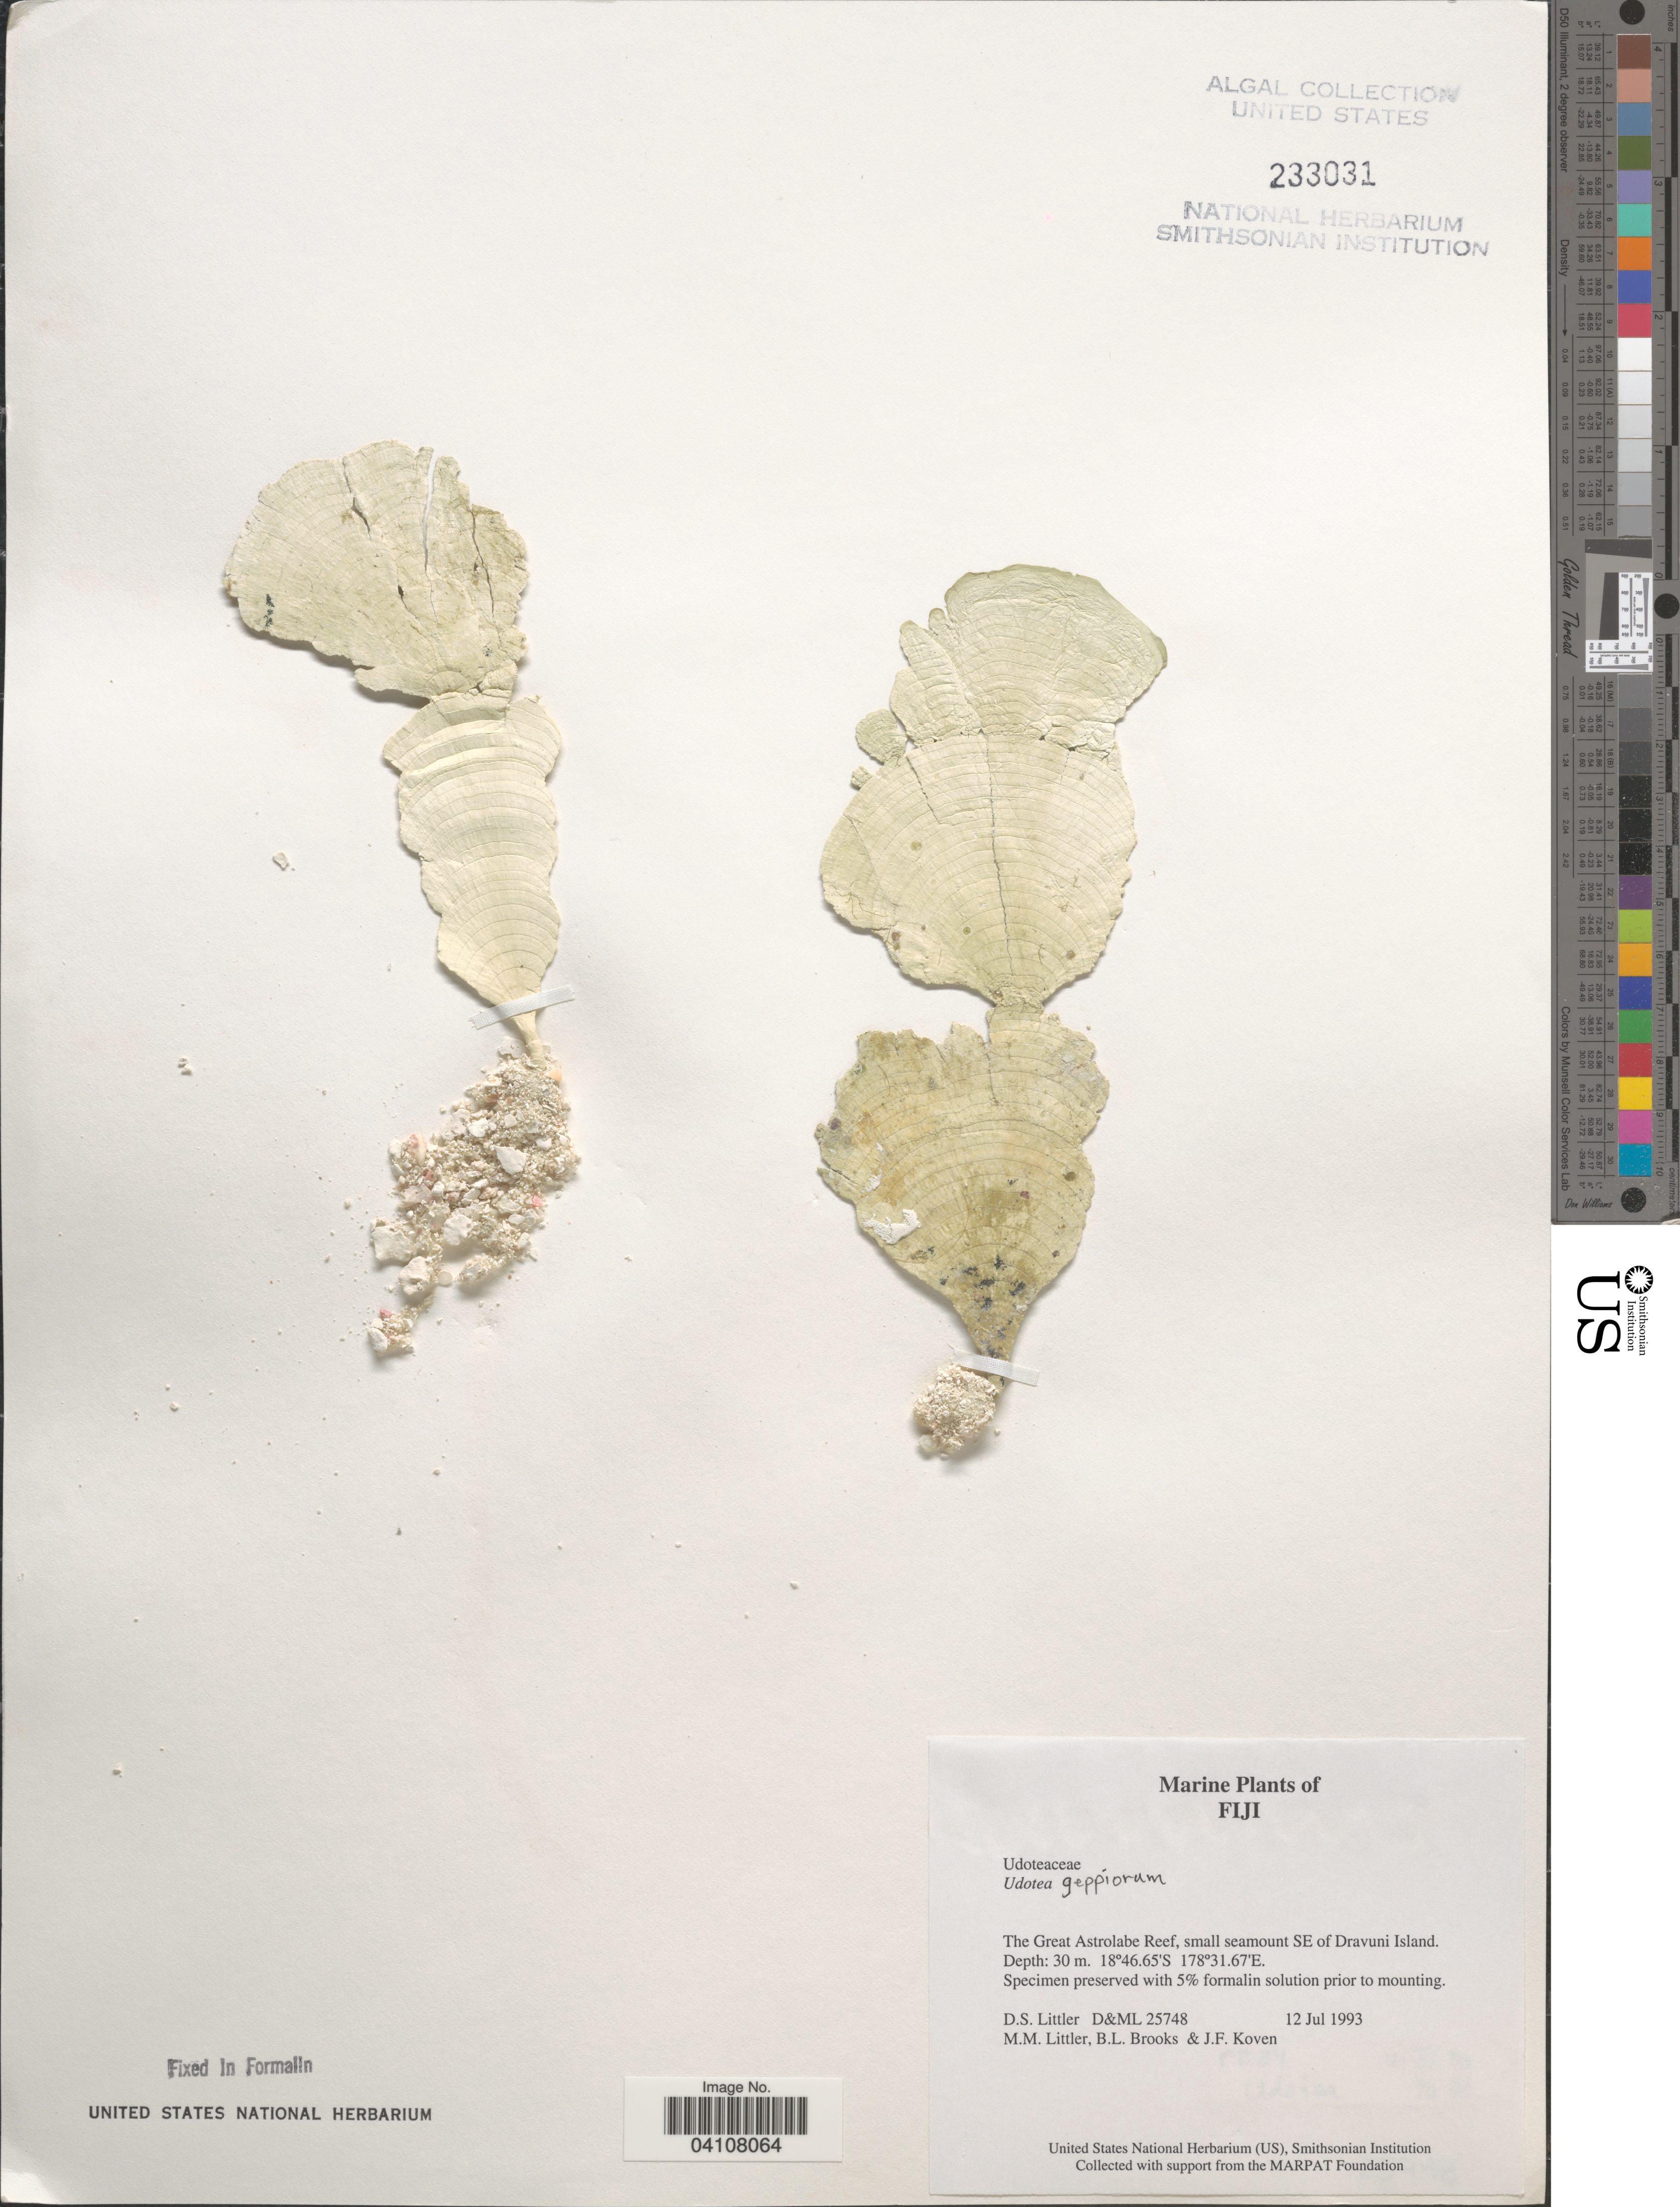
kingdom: Plantae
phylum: Chlorophyta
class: Ulvophyceae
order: Bryopsidales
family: Udoteaceae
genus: Udotea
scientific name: Udotea geppiorum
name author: Yamada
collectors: D. S. Littler, B. Brooks & J. Koven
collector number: D&ML25748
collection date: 1993-07-12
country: Fiji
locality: The Great Astrolabe Reef, small seamount SE of Dravuni Island.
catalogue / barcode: US 233031